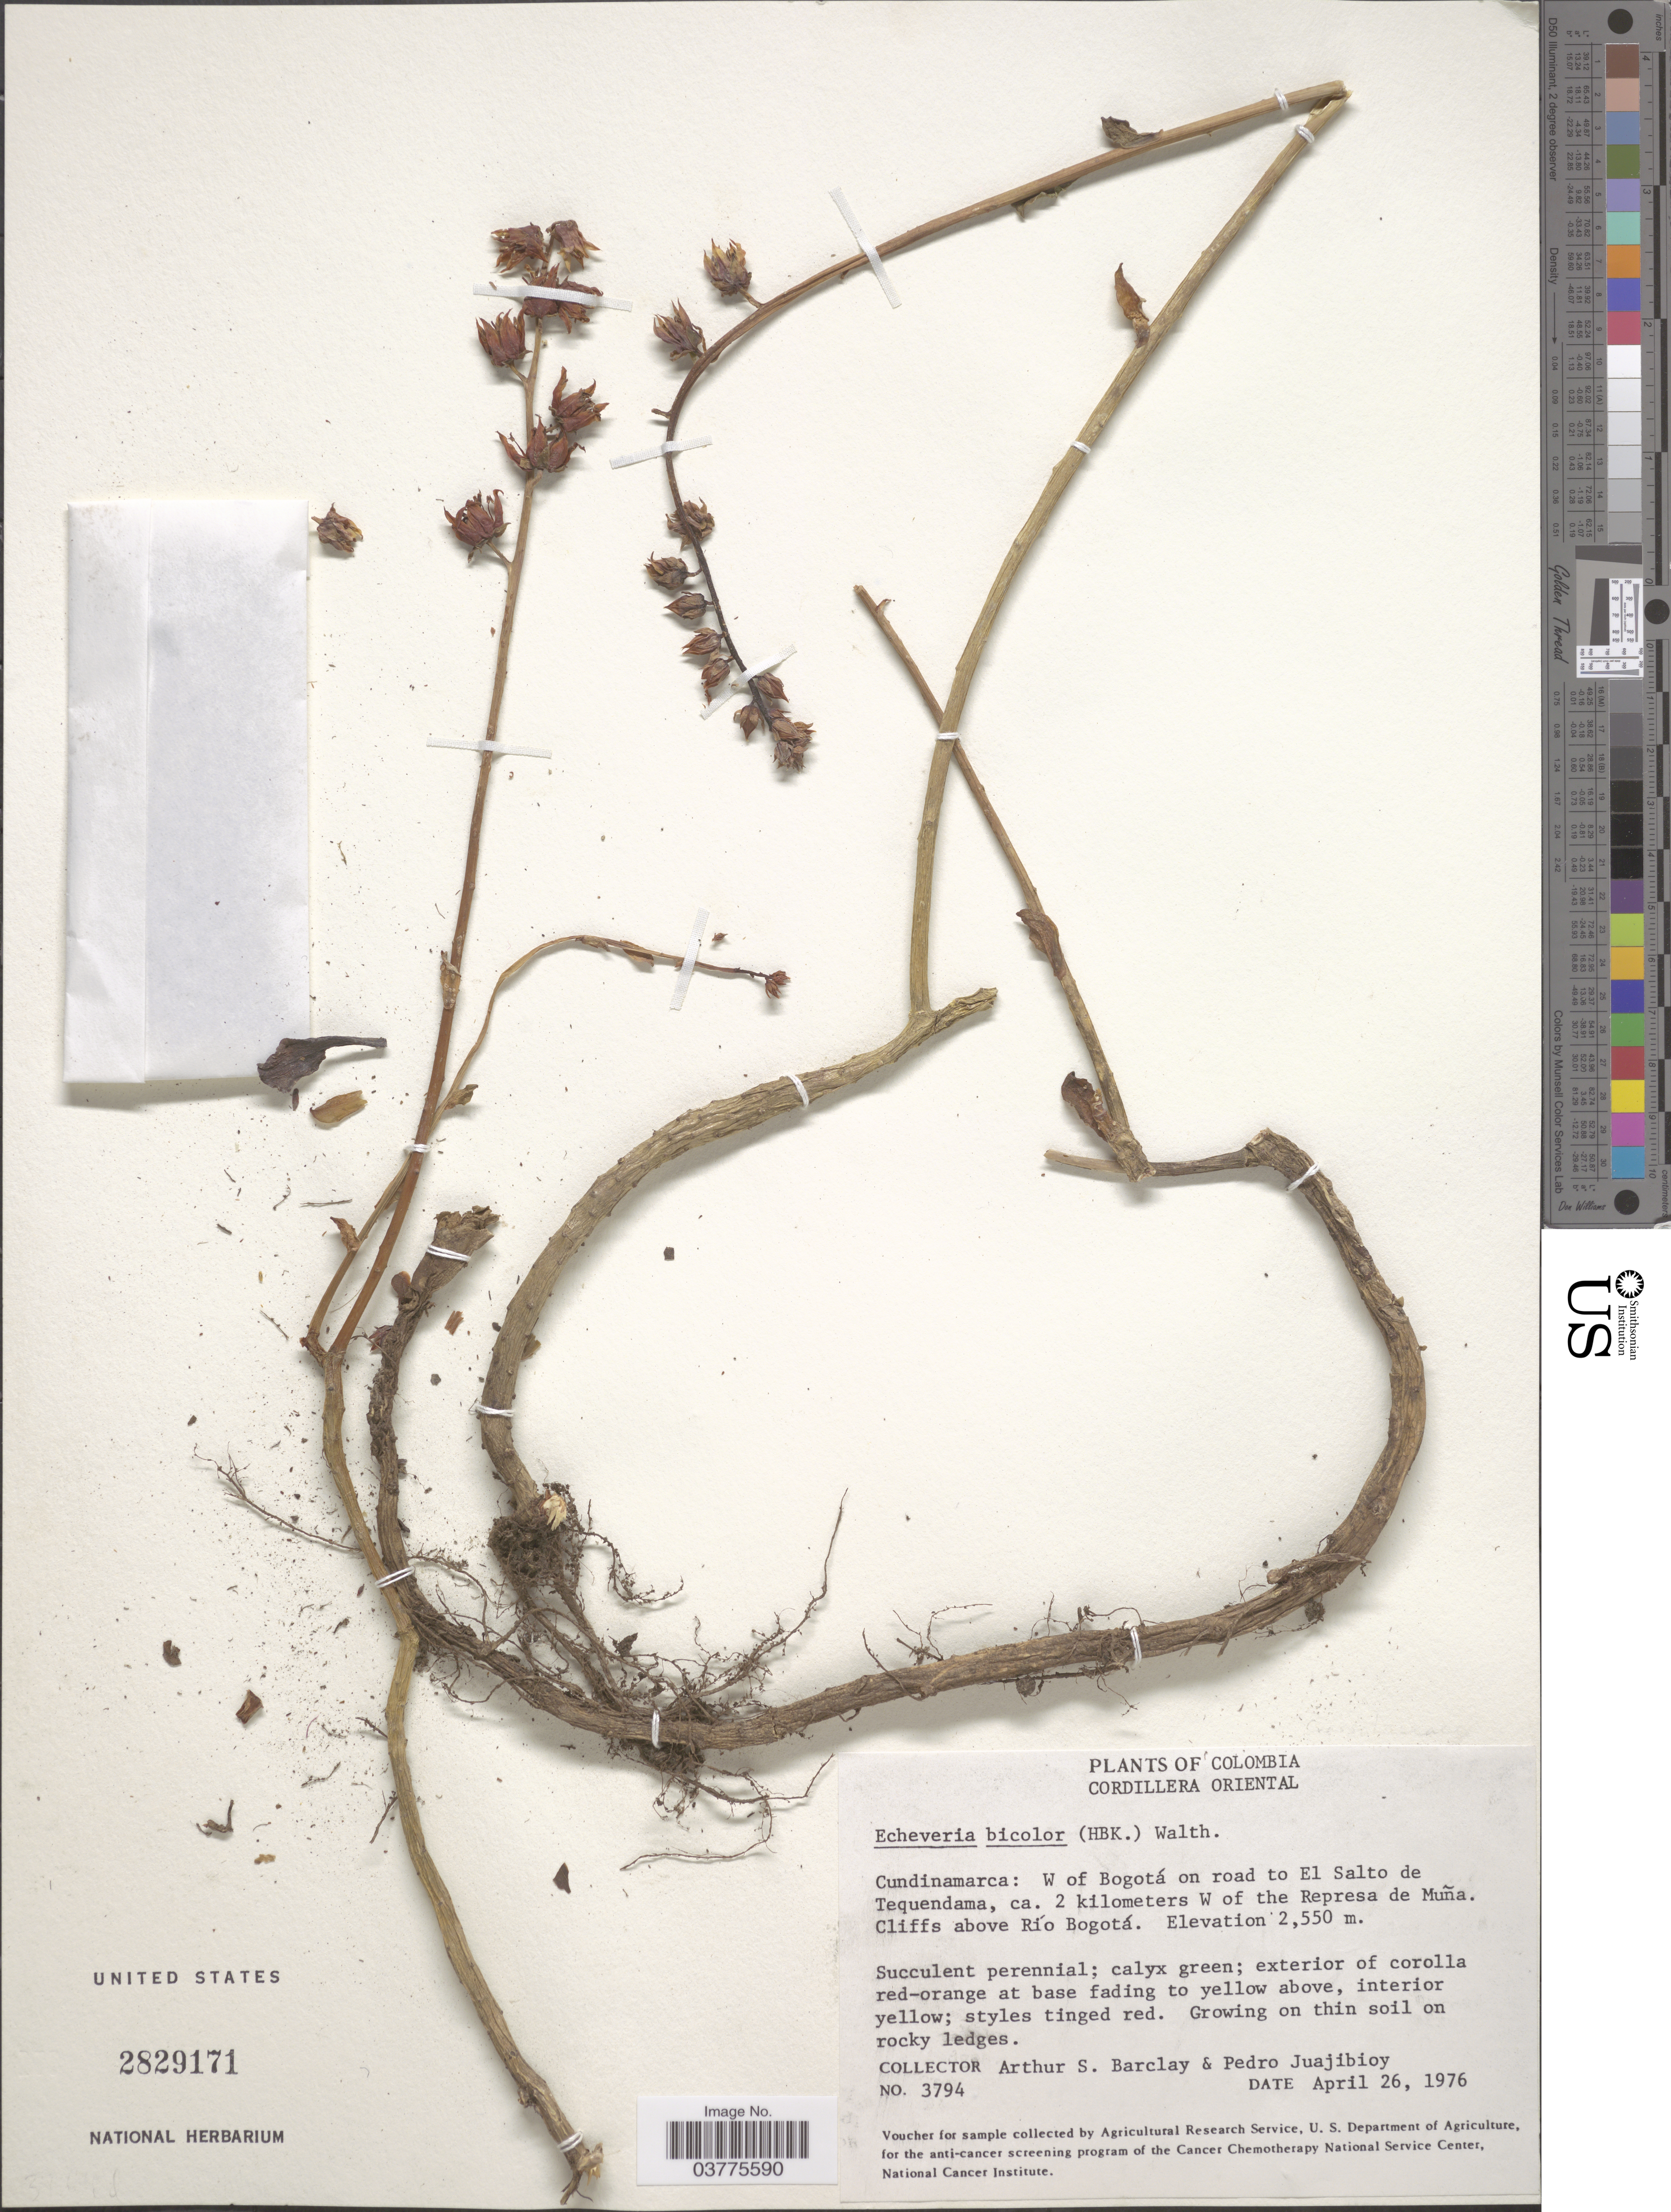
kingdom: Plantae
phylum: Tracheophyta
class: Magnoliopsida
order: Saxifragales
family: Crassulaceae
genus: Echeveria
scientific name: Echeveria bicolor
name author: (Kunth) E. Walther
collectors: A. S. Barclay & P. Juajibioy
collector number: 3794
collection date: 1976-04-26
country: Colombia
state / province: Cundinamarca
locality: Cordillera Oriental. W of Bogotá on road to El Salto de Tequendama, ca. 2 kilometers W of the Represa de Muña. Cliffs above Río Bogotá.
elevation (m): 2550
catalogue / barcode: US 2829171